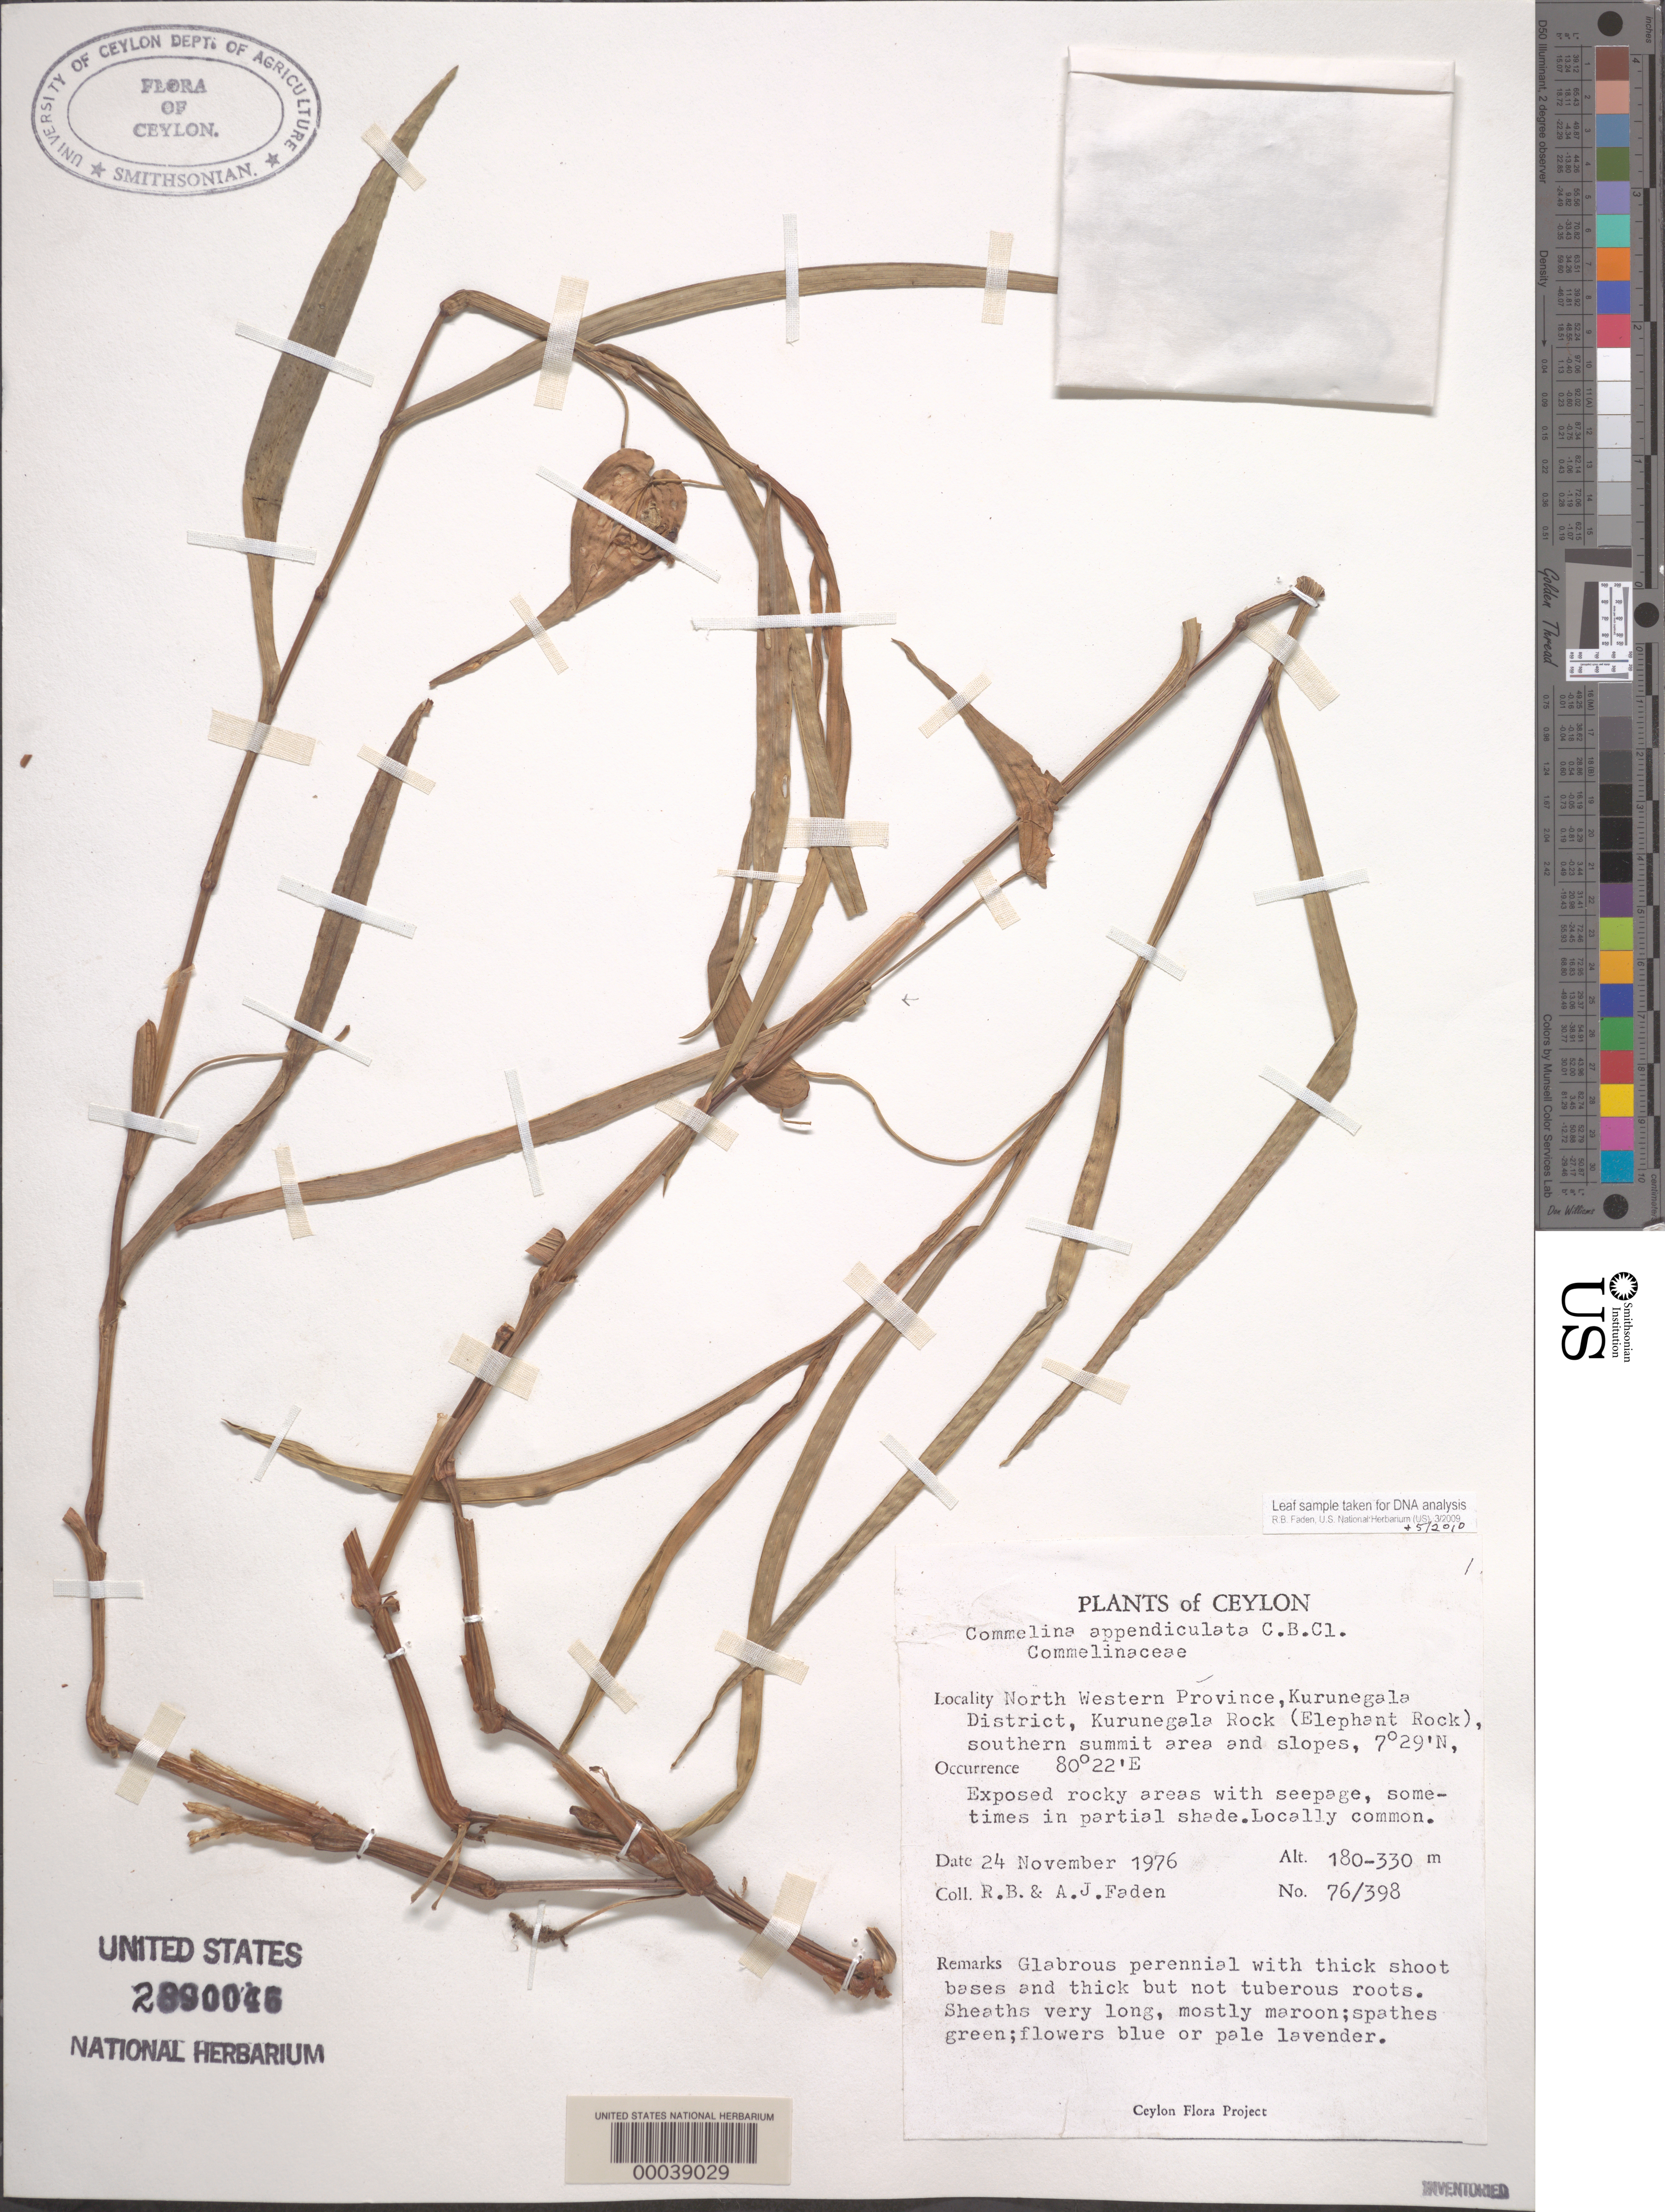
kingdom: Plantae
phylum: Tracheophyta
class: Liliopsida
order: Commelinales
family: Commelinaceae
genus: Commelina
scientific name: Commelina appendiculata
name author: C.B. Clarke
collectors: R. B. Faden & A. J. Faden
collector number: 76/398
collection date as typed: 24 Nov 1976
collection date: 1976-11-24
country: Sri Lanka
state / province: Central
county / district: Kurunegala Dist.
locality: Kurunegala rock; s summit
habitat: Exposed rocky areas with seepage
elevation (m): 180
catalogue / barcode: US 2890046